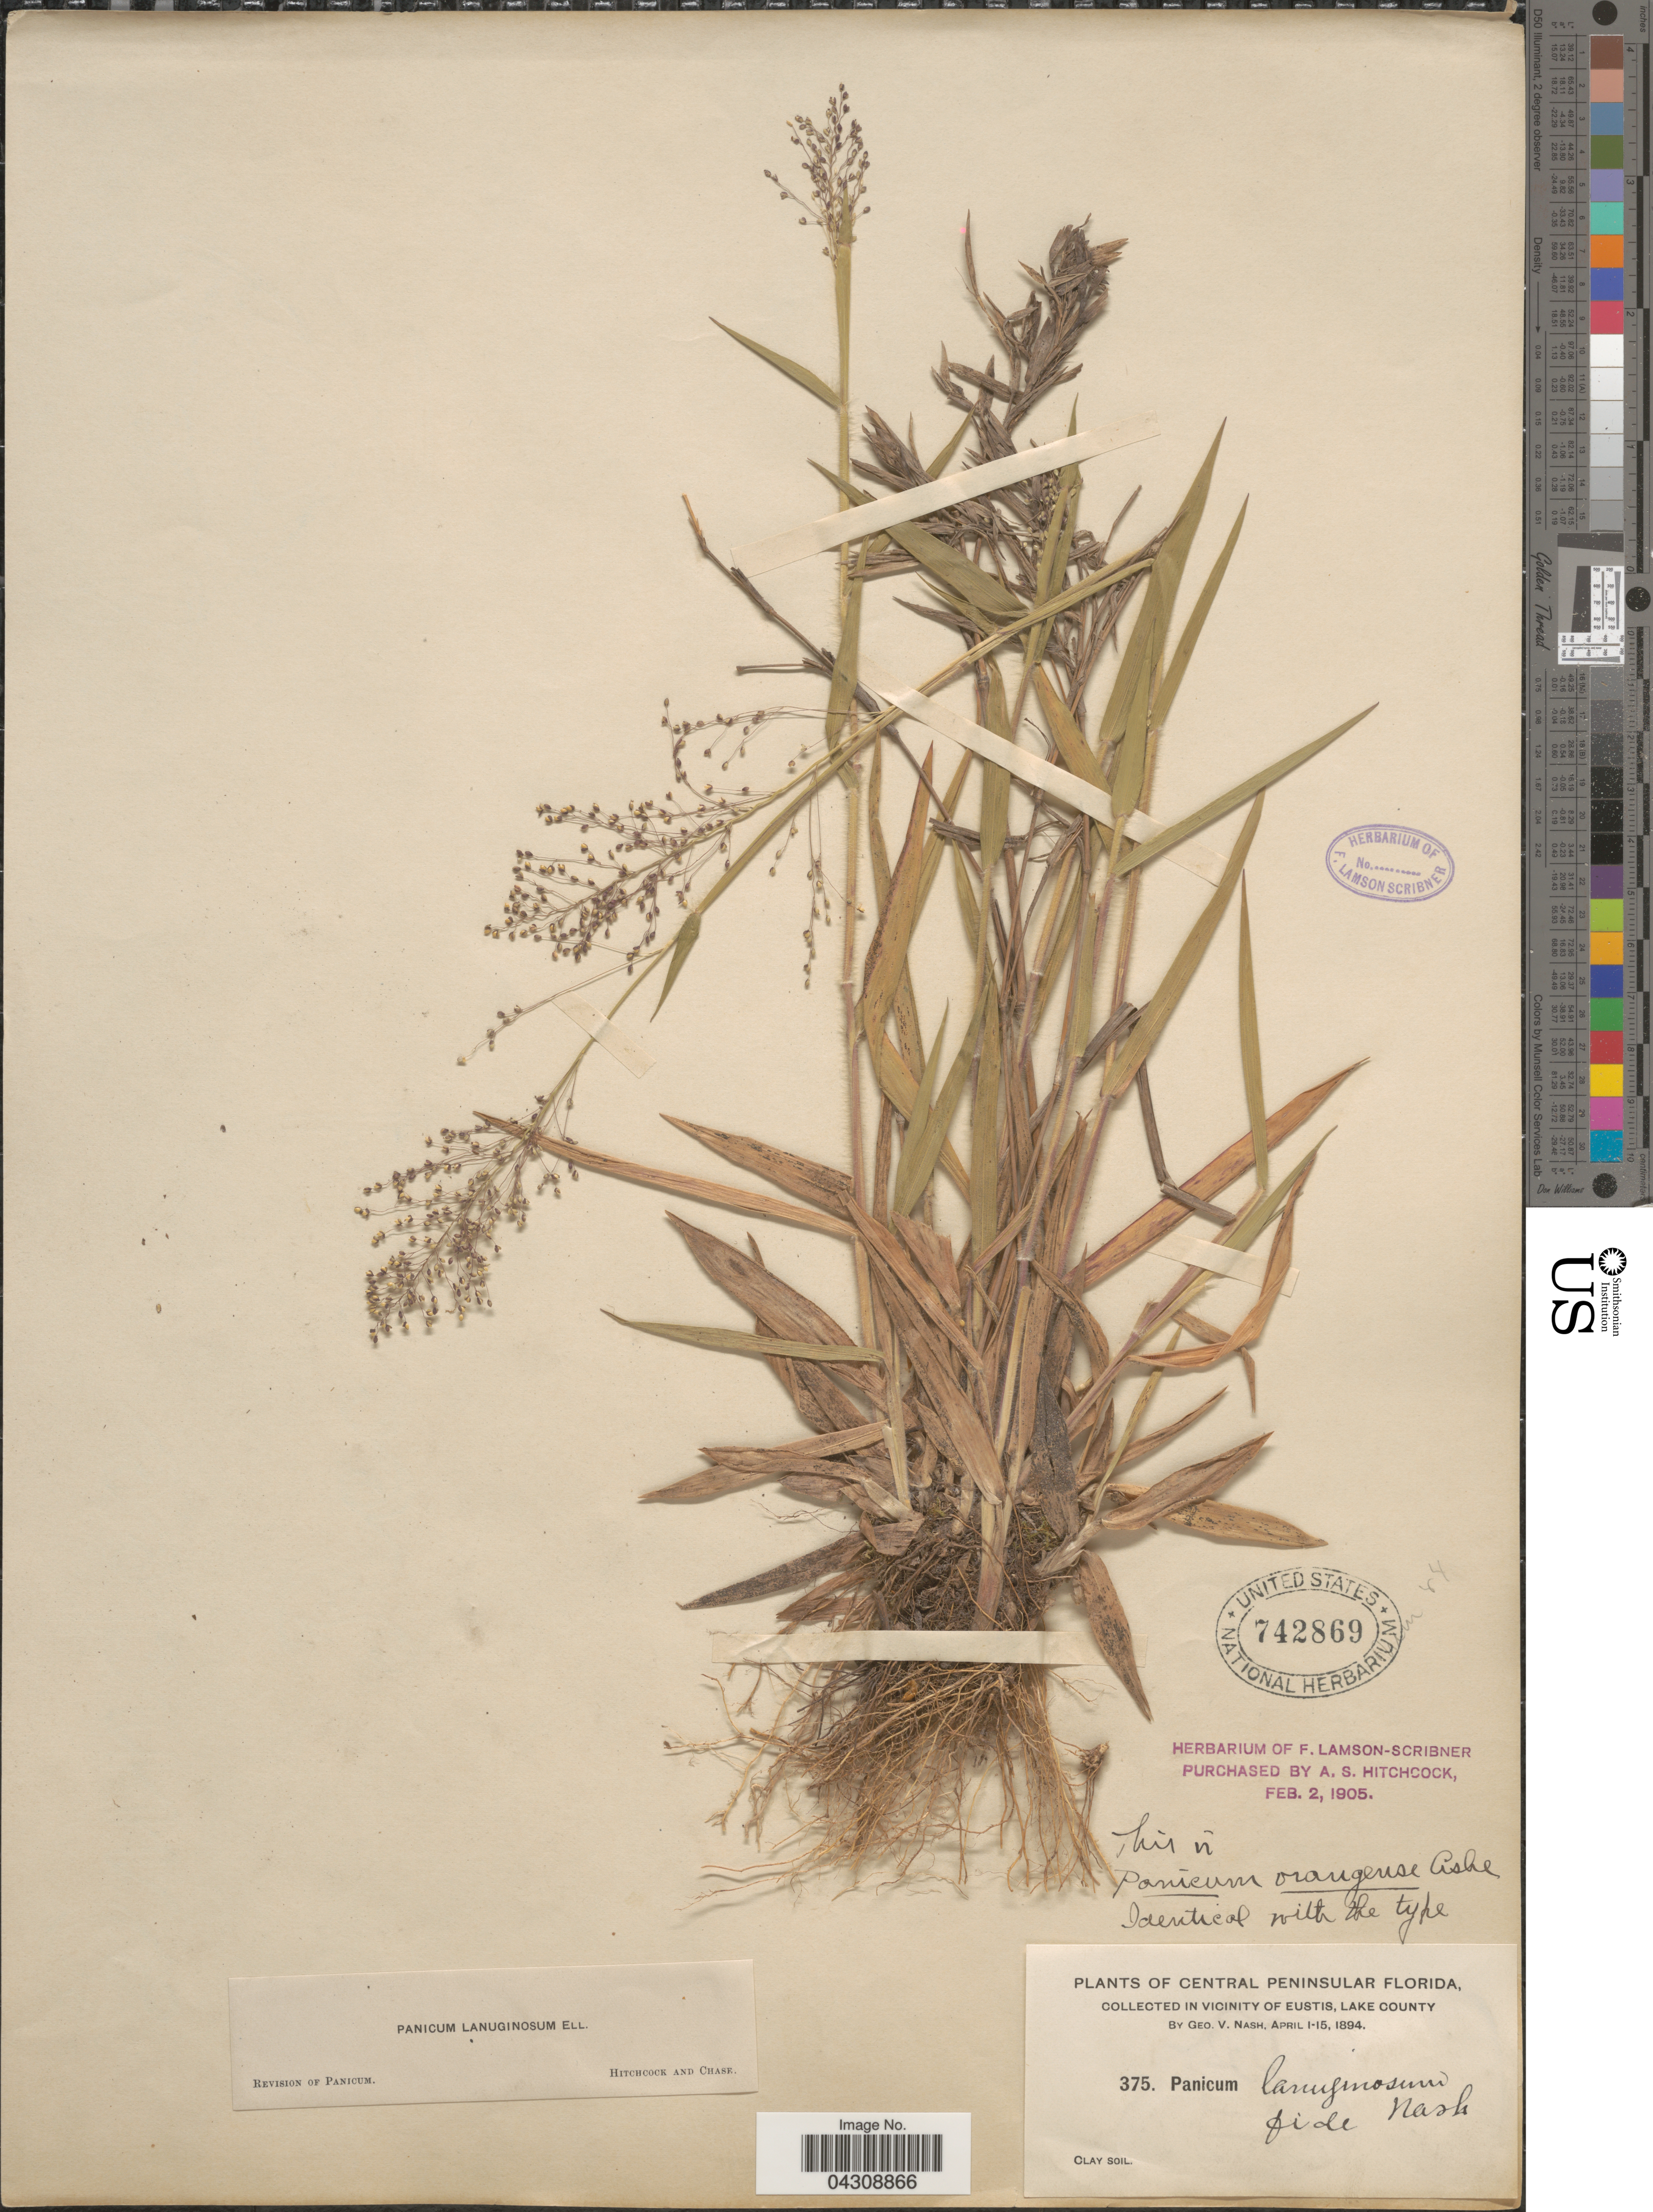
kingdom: Plantae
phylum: Tracheophyta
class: Liliopsida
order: Poales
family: Poaceae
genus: Dichanthelium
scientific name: Dichanthelium acuminatum var. acuminatum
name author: (Sw.) Gould & C.A. Clark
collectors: G. V. Nash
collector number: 375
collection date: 1894-04-01/1894-04-15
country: United States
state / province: Florida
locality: Central Peninsular Florida. In vicinity of Eustis, Lake County.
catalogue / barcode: US 742869